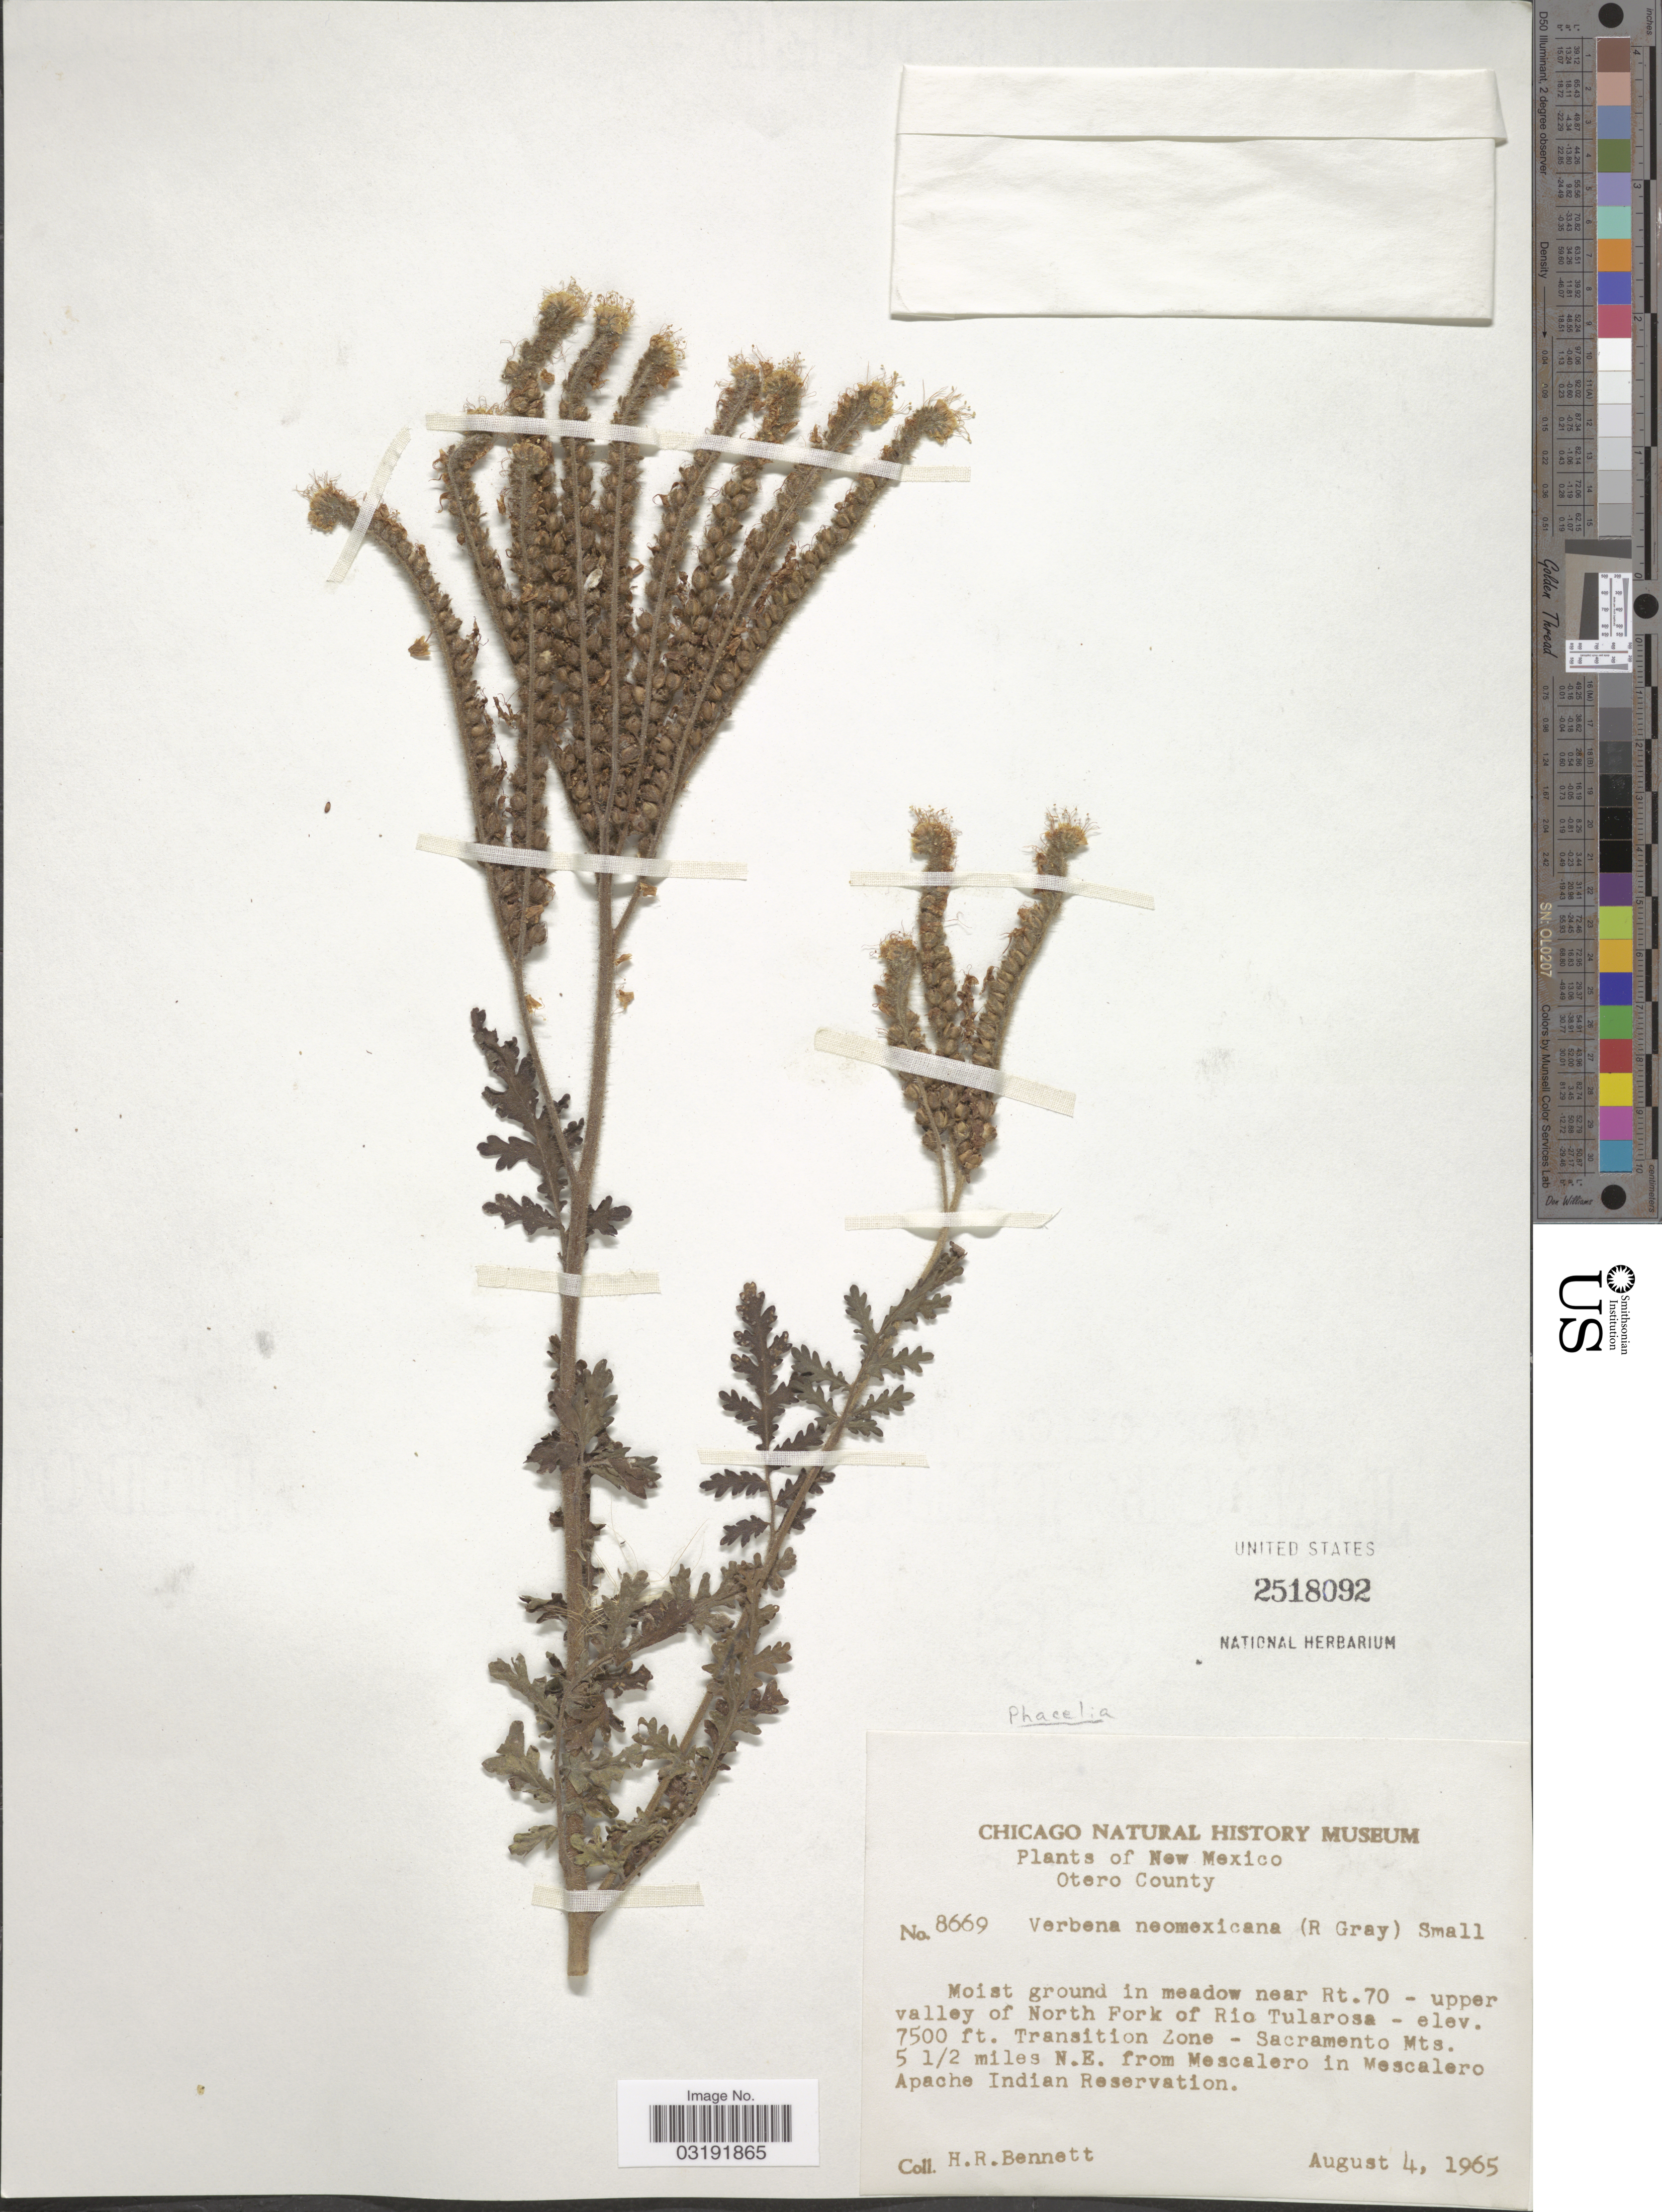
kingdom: Plantae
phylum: Tracheophyta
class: Magnoliopsida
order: Lamiales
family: Verbenaceae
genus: Verbena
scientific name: Verbena neomexicana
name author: (A. Gray) Small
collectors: H. R. Bennett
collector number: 8669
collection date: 1965-08-04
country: United States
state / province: New Mexico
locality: Otero County. Moist ground in meadow near Rt. 70 - upper valley of North Fork of Rio Tularosa. Transition Zone - Sacramento Mts. 5 1/2 miles N.E. from Mescalero in Mescalero Apache Indian Reservation.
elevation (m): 2286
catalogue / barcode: US 2518092